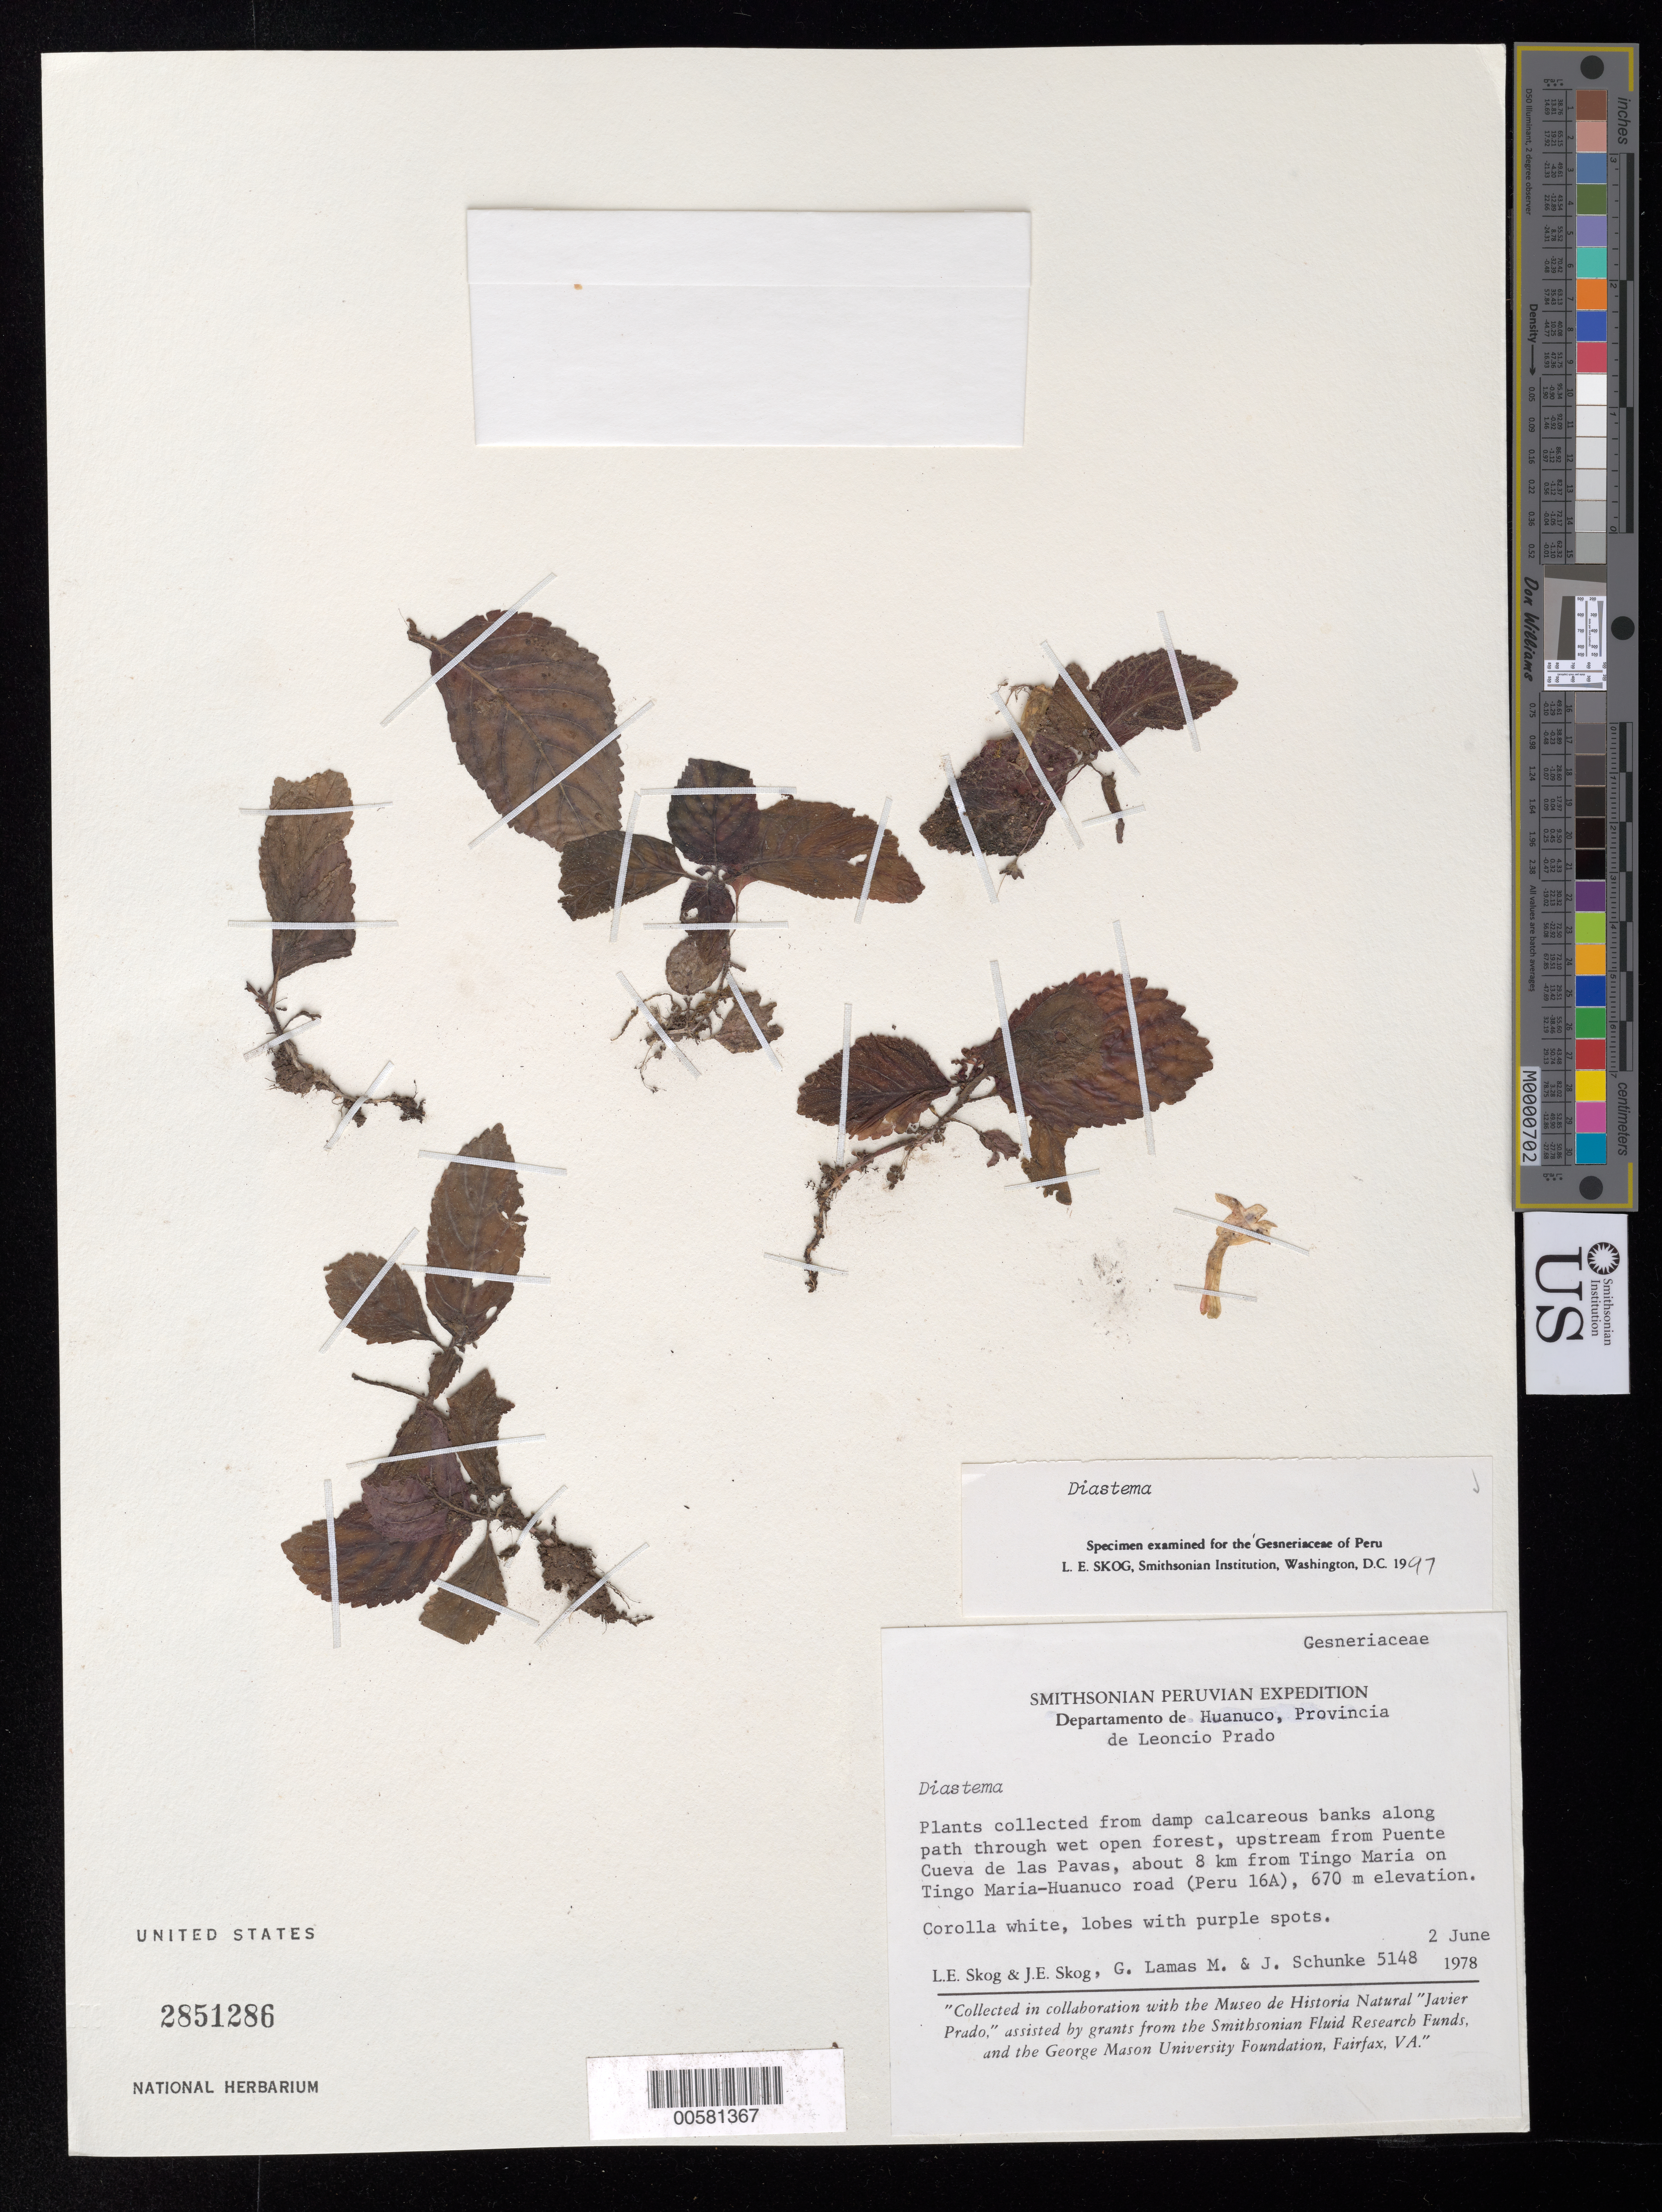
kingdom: Plantae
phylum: Tracheophyta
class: Magnoliopsida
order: Lamiales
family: Gesneriaceae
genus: Diastema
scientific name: Diastema sp.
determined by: Skog, Laurence E.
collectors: L. E. Skog, J. E. Skog, G. Lamas M. & J. Schunke Vigo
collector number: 5148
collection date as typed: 02 Jun 1978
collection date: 1978-06-02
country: Peru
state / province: Huánuco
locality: Prov. Leoncio Prado; upstream from Puente Cueva de las Pavas, about 8 km from Tingo Maria on Tingo Maria - Huanuco road (Peru 16A)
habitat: Damp calcareous banks along path through wet open forest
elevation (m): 670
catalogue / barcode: US 2851286